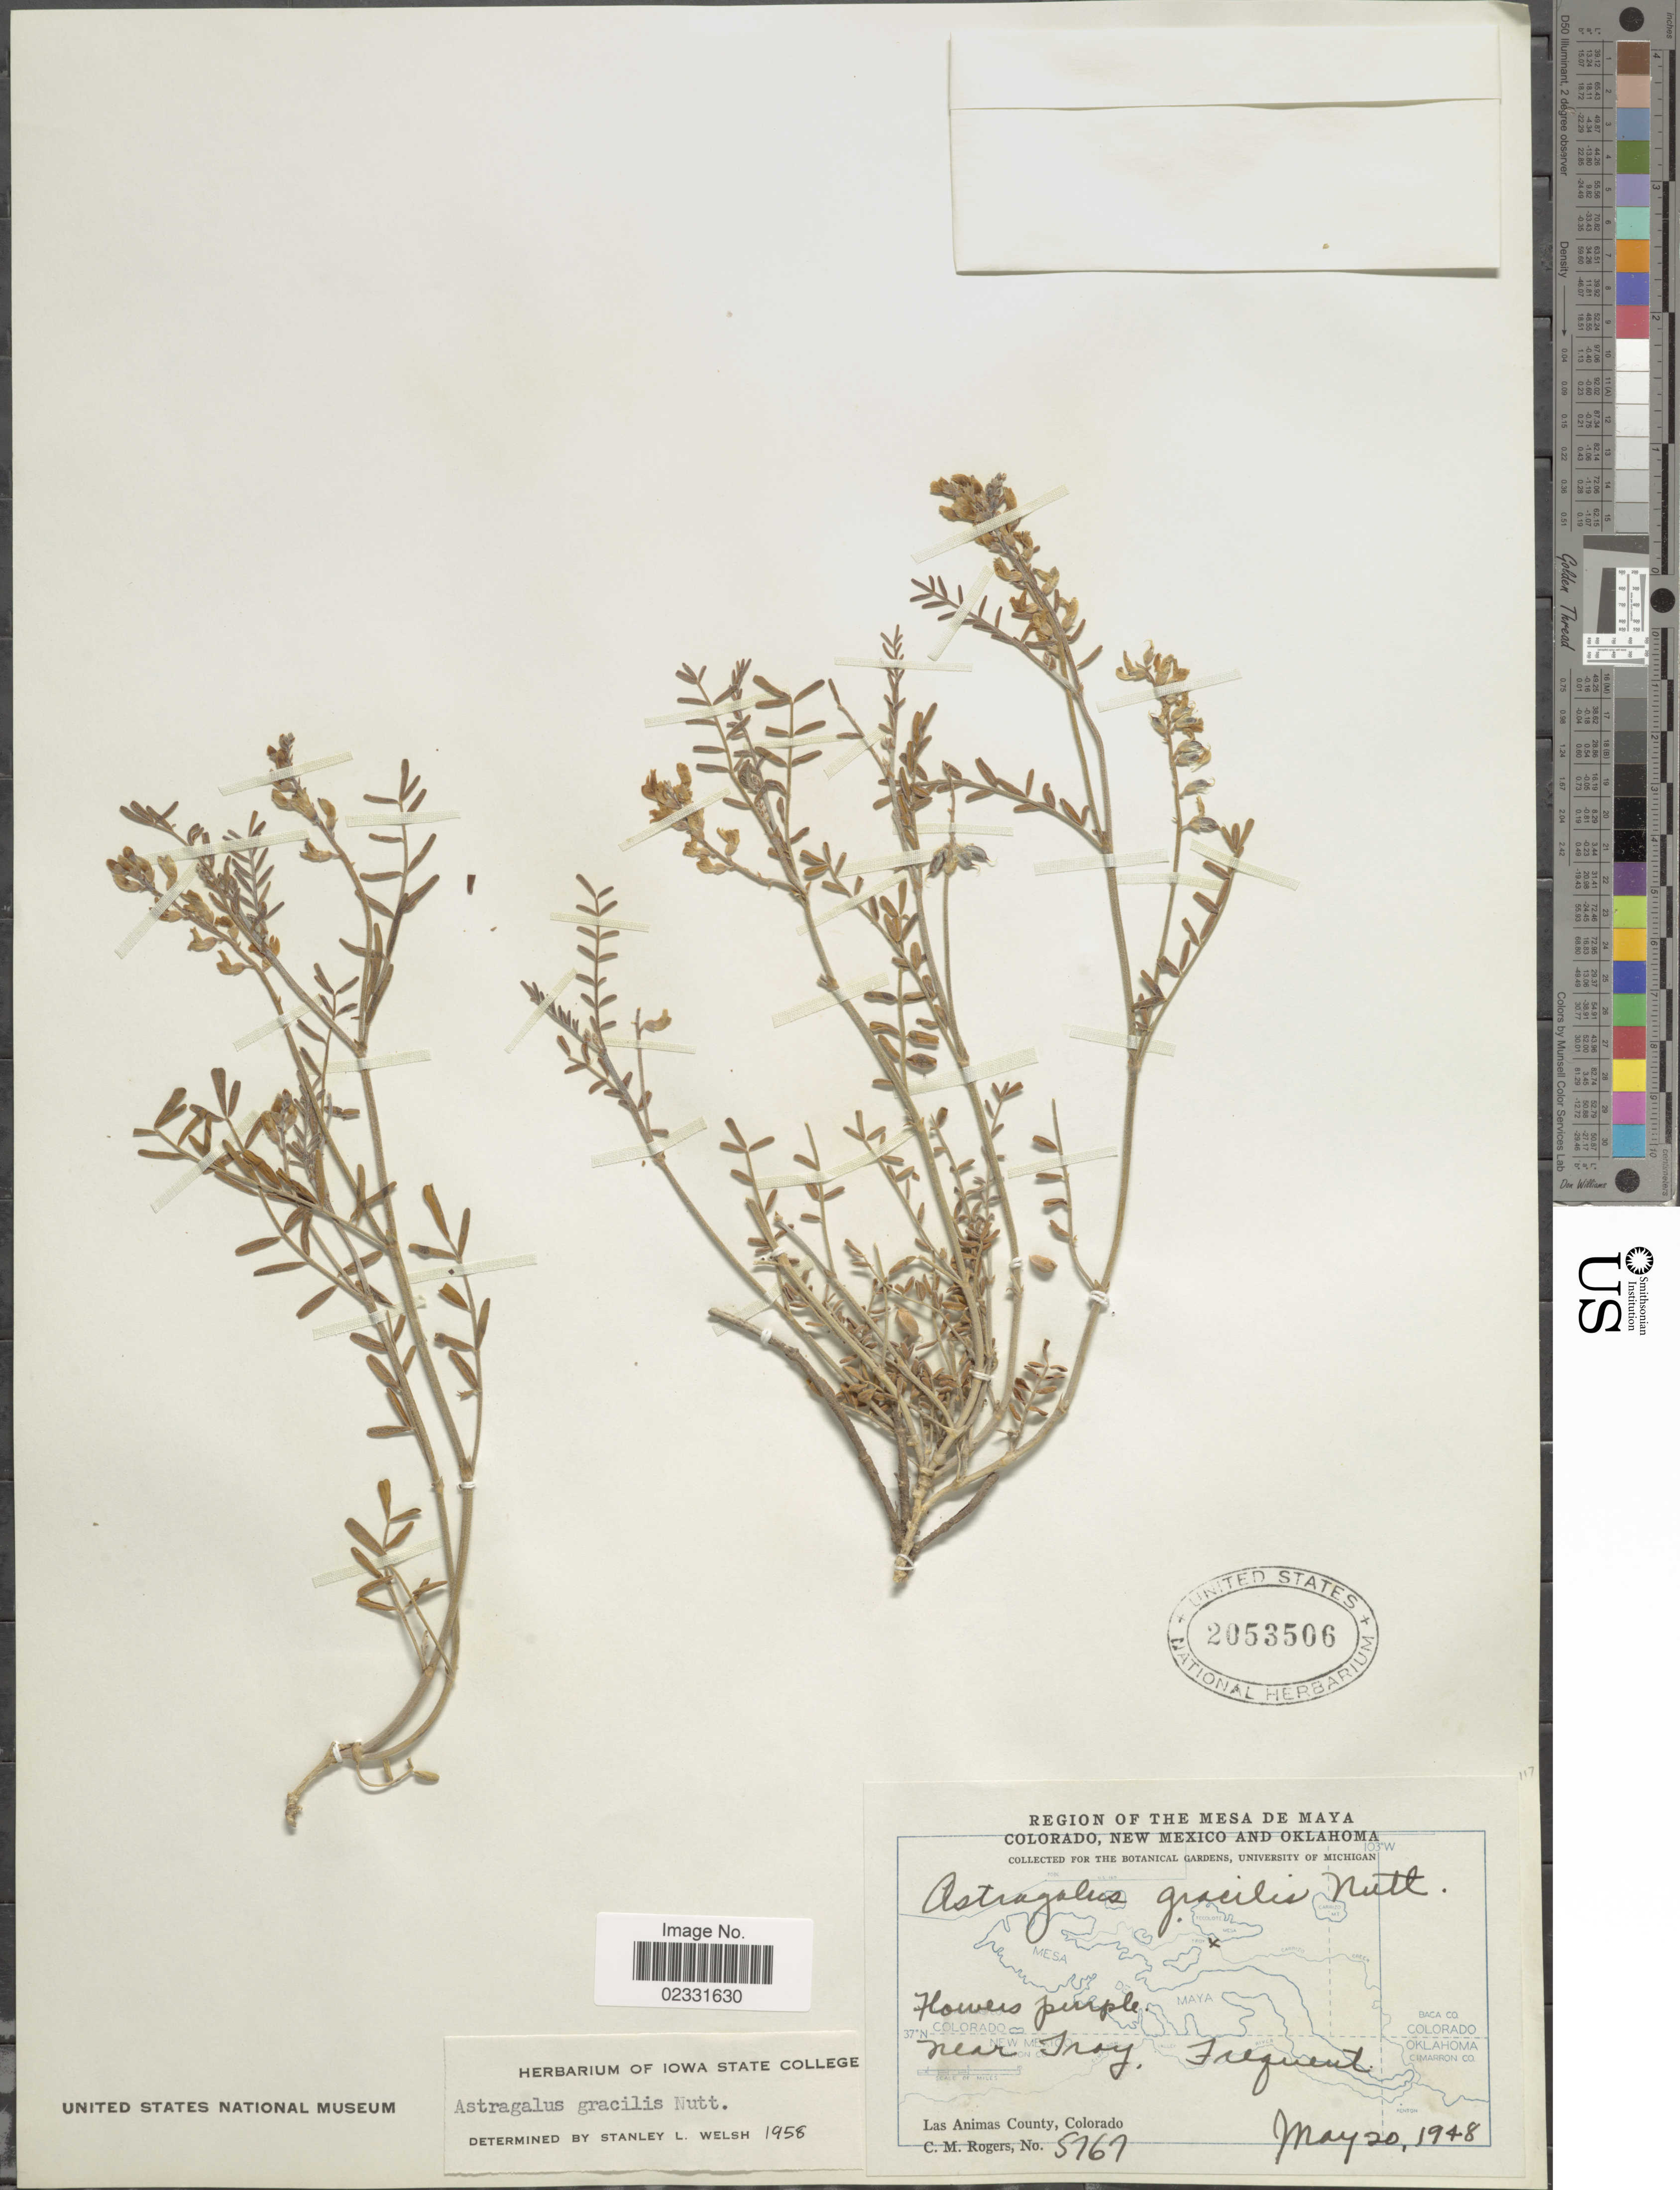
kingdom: Plantae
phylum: Tracheophyta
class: Magnoliopsida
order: Fabales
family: Fabaceae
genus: Astragalus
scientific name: Astragalus gracilis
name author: Nutt.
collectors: C. M. Rogers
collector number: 5767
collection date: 1948-05-20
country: United States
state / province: Colorado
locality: The Mesa de Maya Colorado, Las Animas County, Coloradi, Near Iray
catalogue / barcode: US 2053506